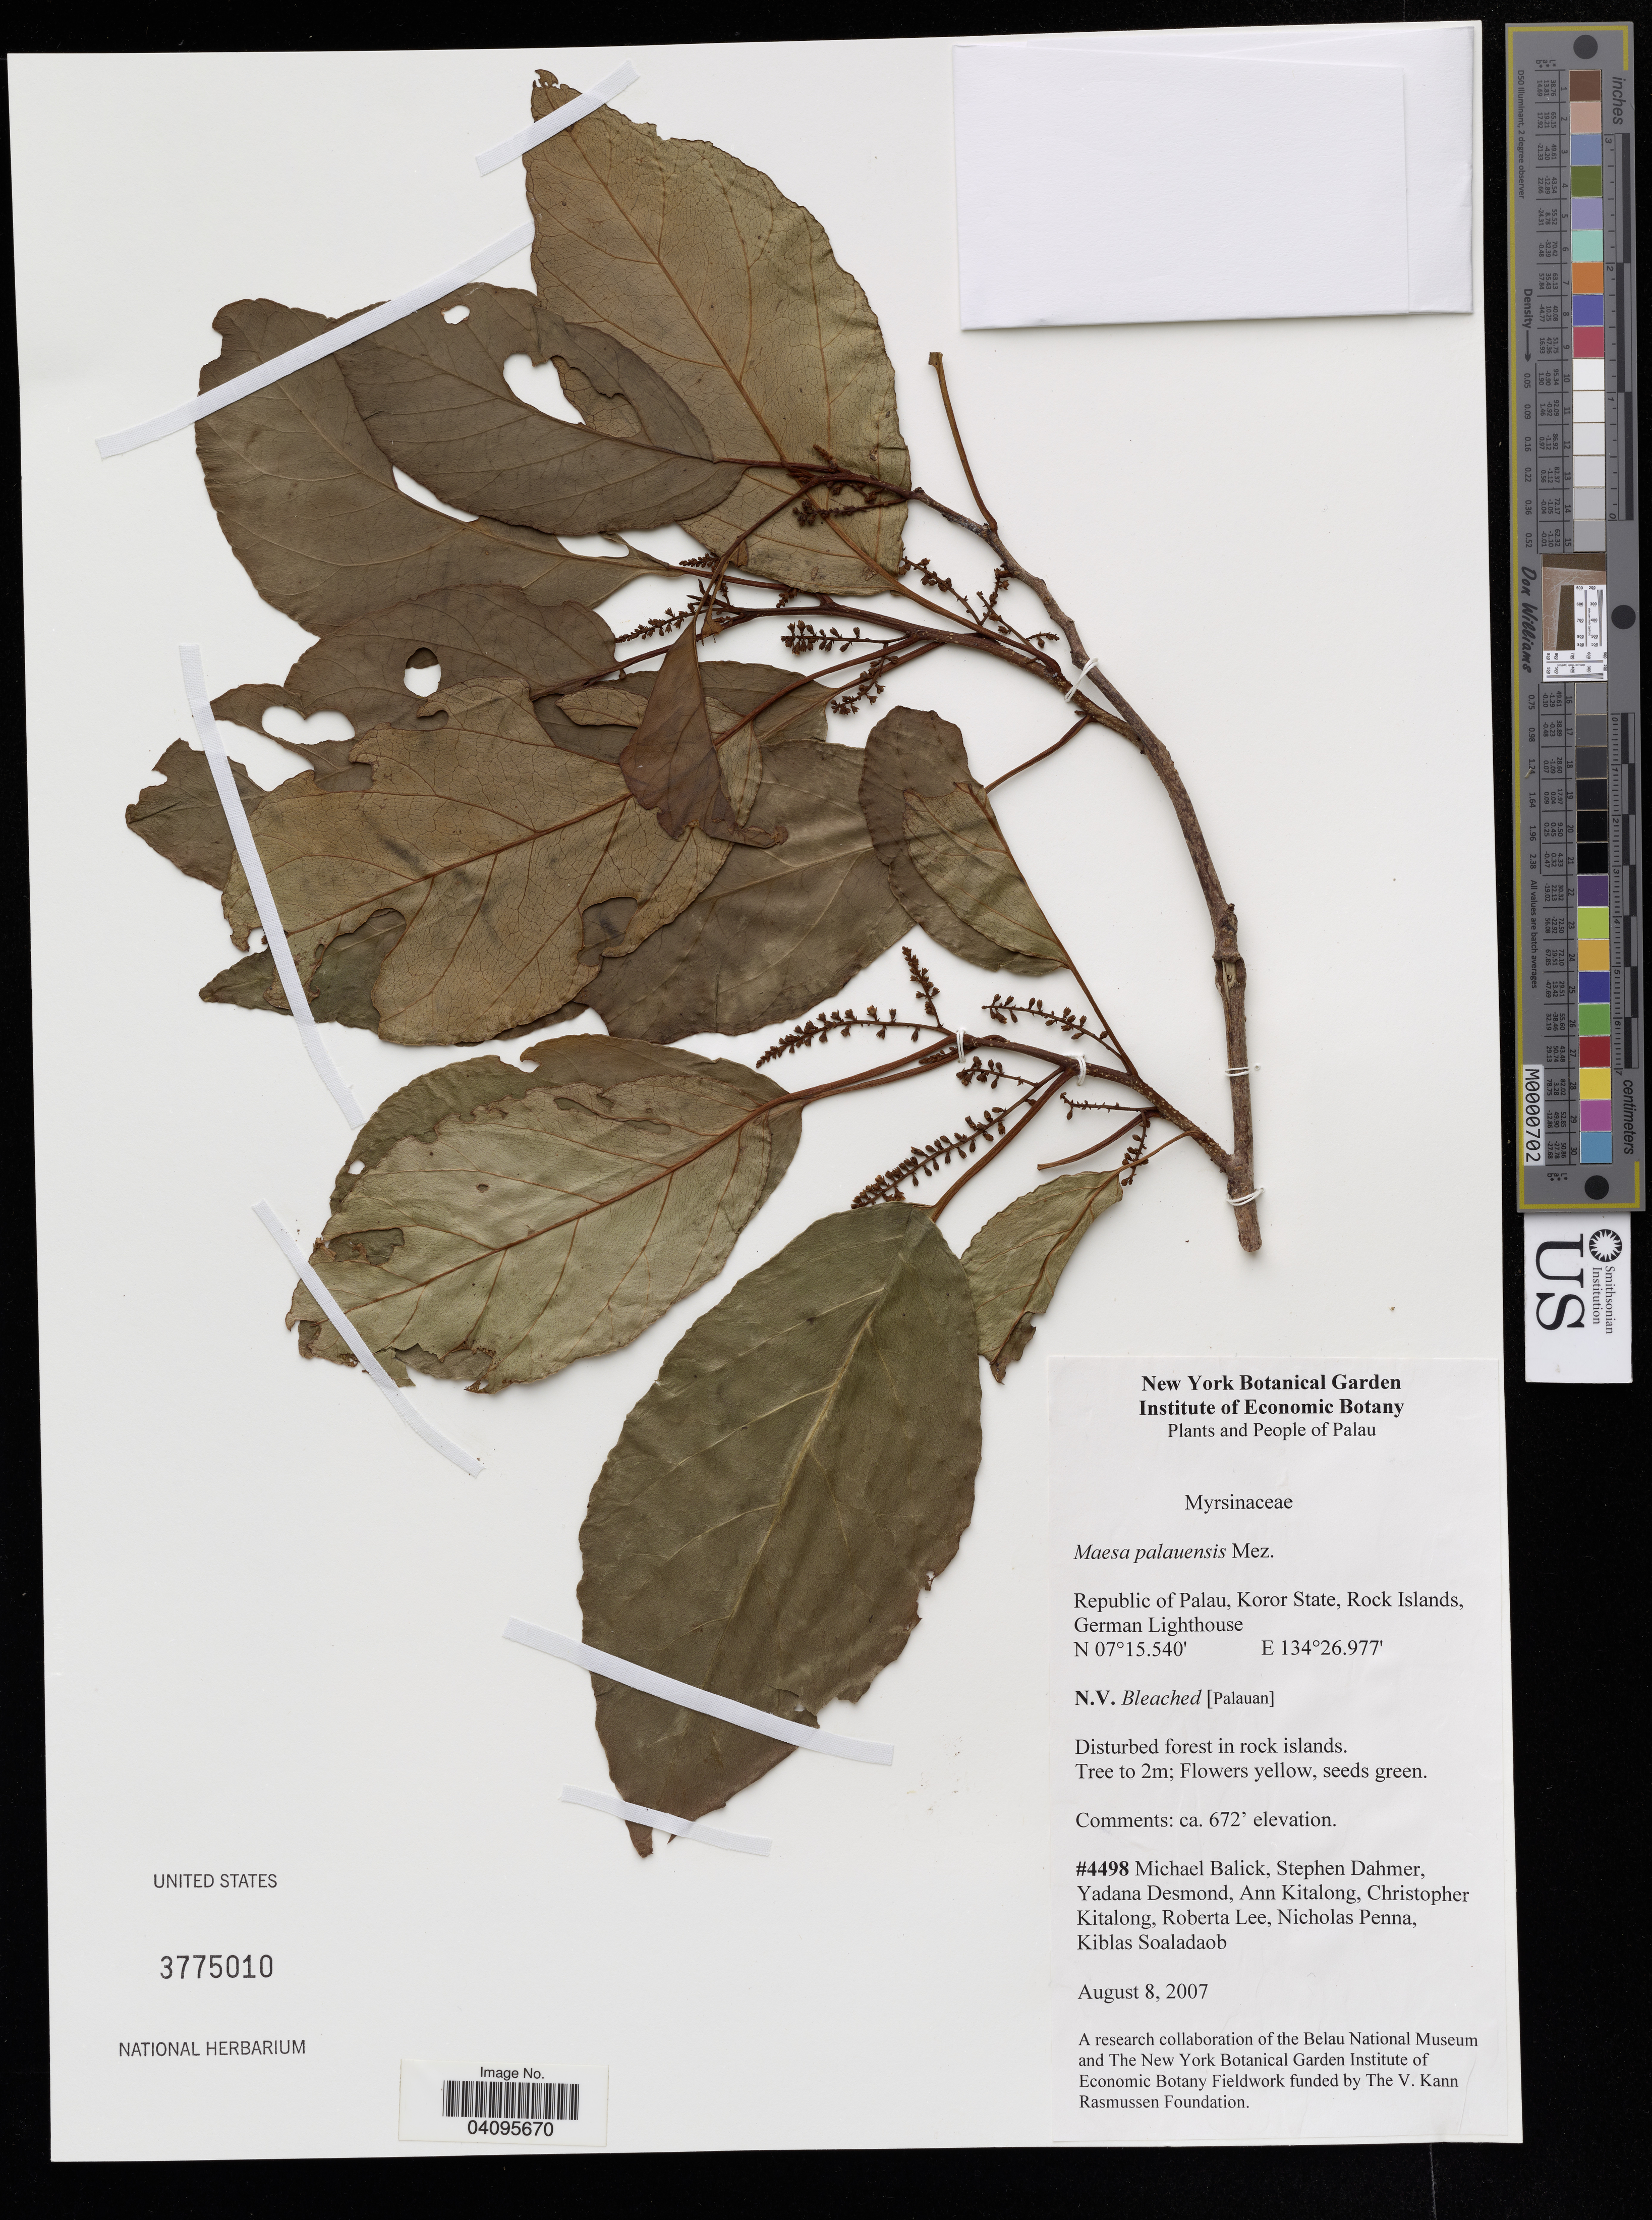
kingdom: Plantae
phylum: Tracheophyta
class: Magnoliopsida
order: Ericales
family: Primulaceae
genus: Maesa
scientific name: Maesa palauensis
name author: Mez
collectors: M. Balick, S. Dahmer, Y. Desmond & A. Kitalong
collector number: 4498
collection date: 2007-08-08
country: Belau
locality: Koror State, Rock Islands, German Lighthouse.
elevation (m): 205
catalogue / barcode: US 3775010